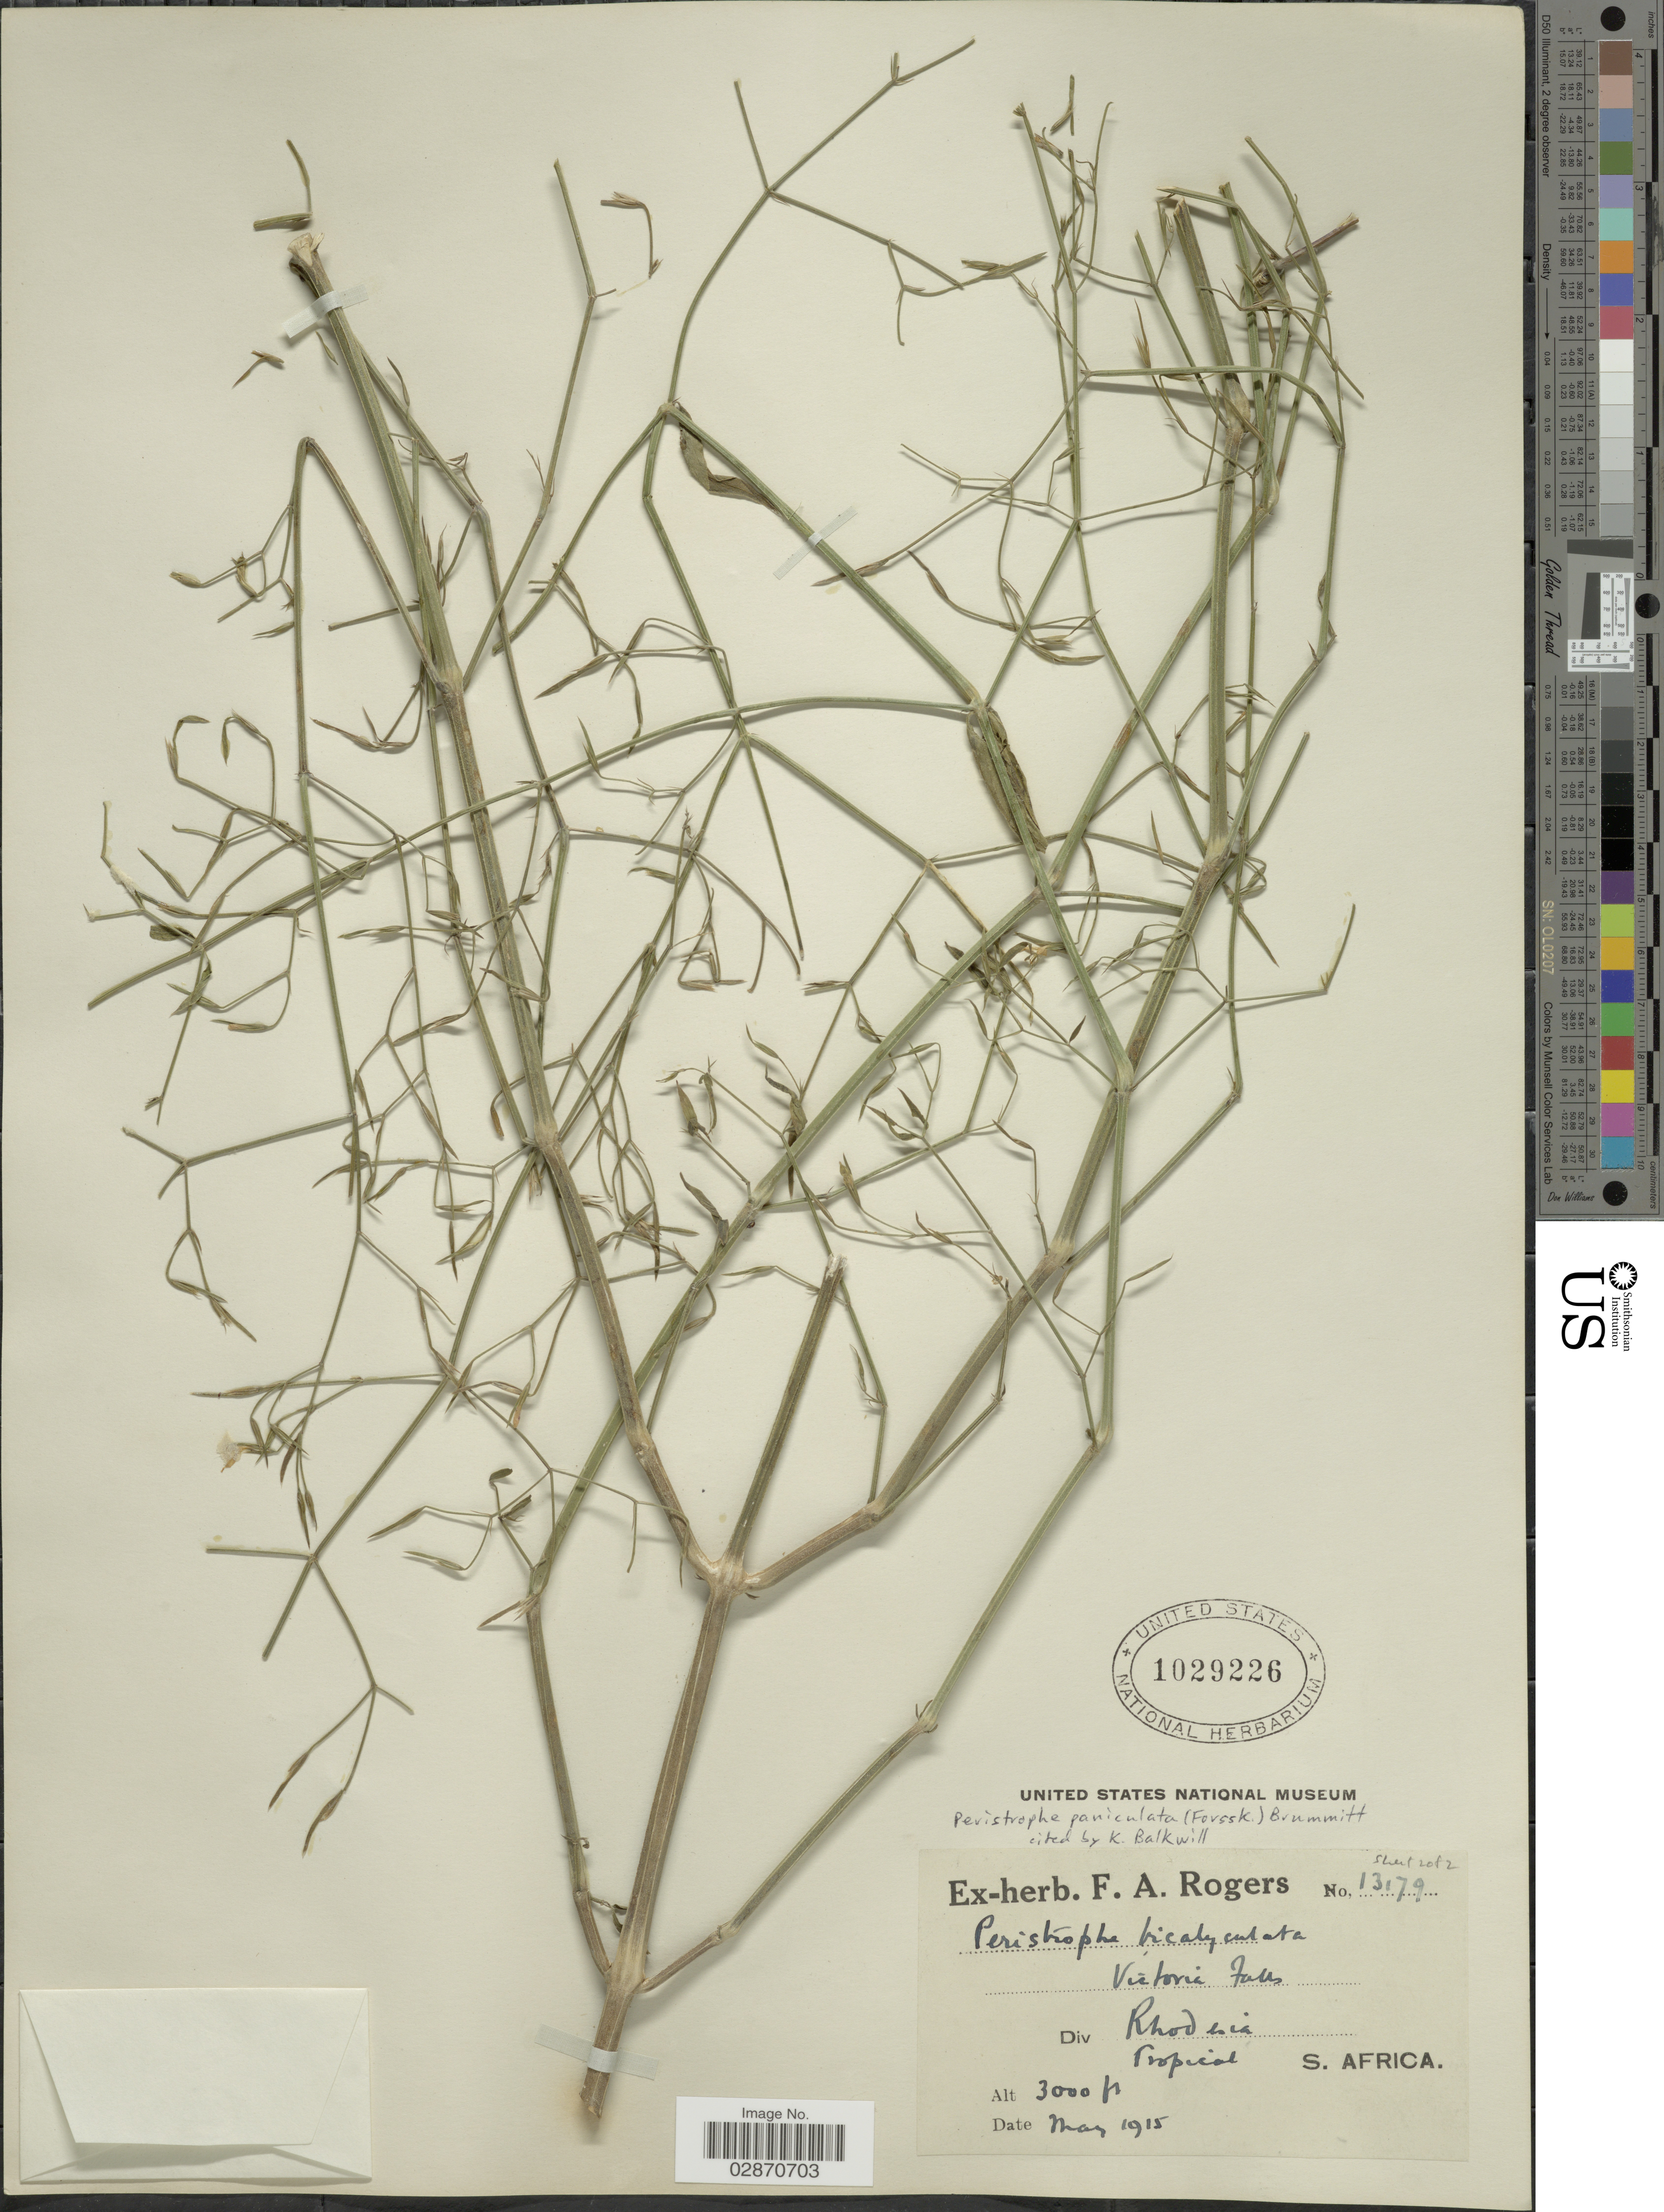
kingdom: Plantae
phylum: Tracheophyta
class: Magnoliopsida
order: Lamiales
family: Acanthaceae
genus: Peristrophe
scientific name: Peristrophe paniculata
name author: (Forssk.) Brummitt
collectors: ex herb. F. A. Rogers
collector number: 13179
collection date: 1915-05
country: Zimbabwe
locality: Div. Rhodesia Tropical. S. Africa.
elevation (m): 914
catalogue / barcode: US 1029226